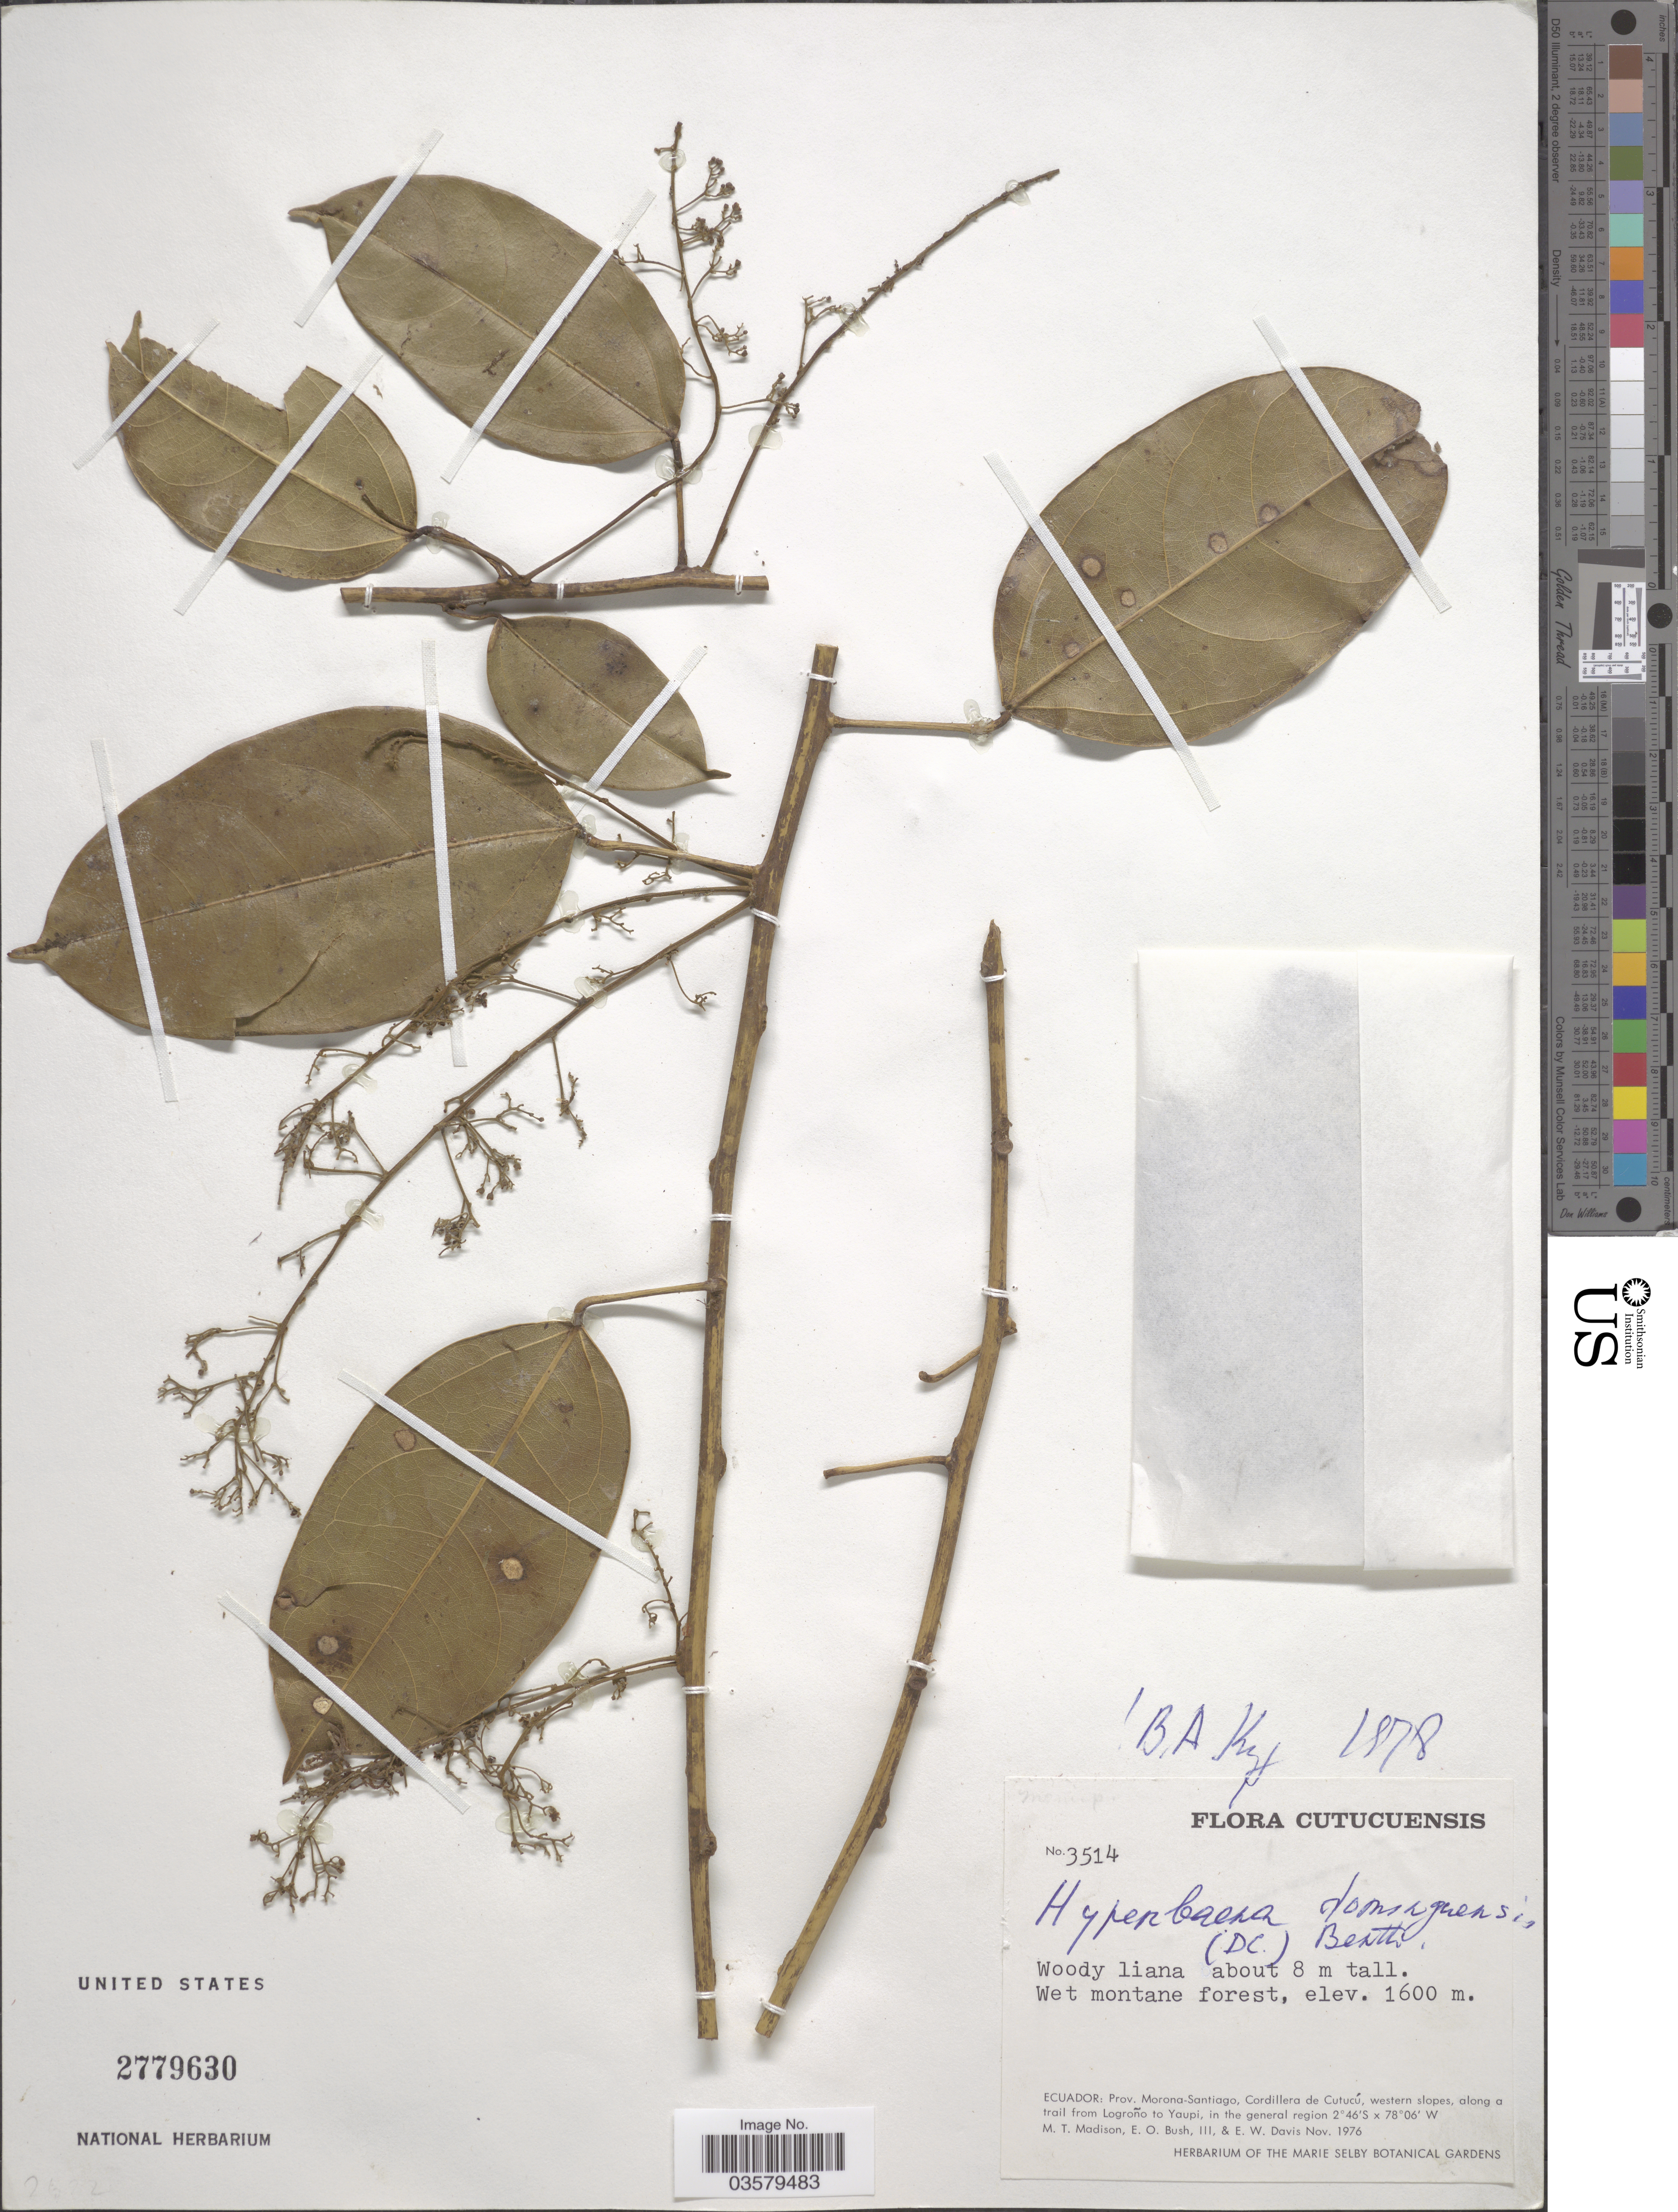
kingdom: Plantae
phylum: Tracheophyta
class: Magnoliopsida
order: Ranunculales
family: Menispermaceae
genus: Hyperbaena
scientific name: Hyperbaena domingensis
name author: (DC.) Benth.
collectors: M. T. Madison, E. O. Bush & E. W. Davis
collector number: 3514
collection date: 1976-11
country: Ecuador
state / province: Morona-Santiago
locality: Cordillera de Cutucú, western slopes, along a trail from Logroño to Yaupi, in the general region.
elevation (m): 160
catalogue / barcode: US 2779630